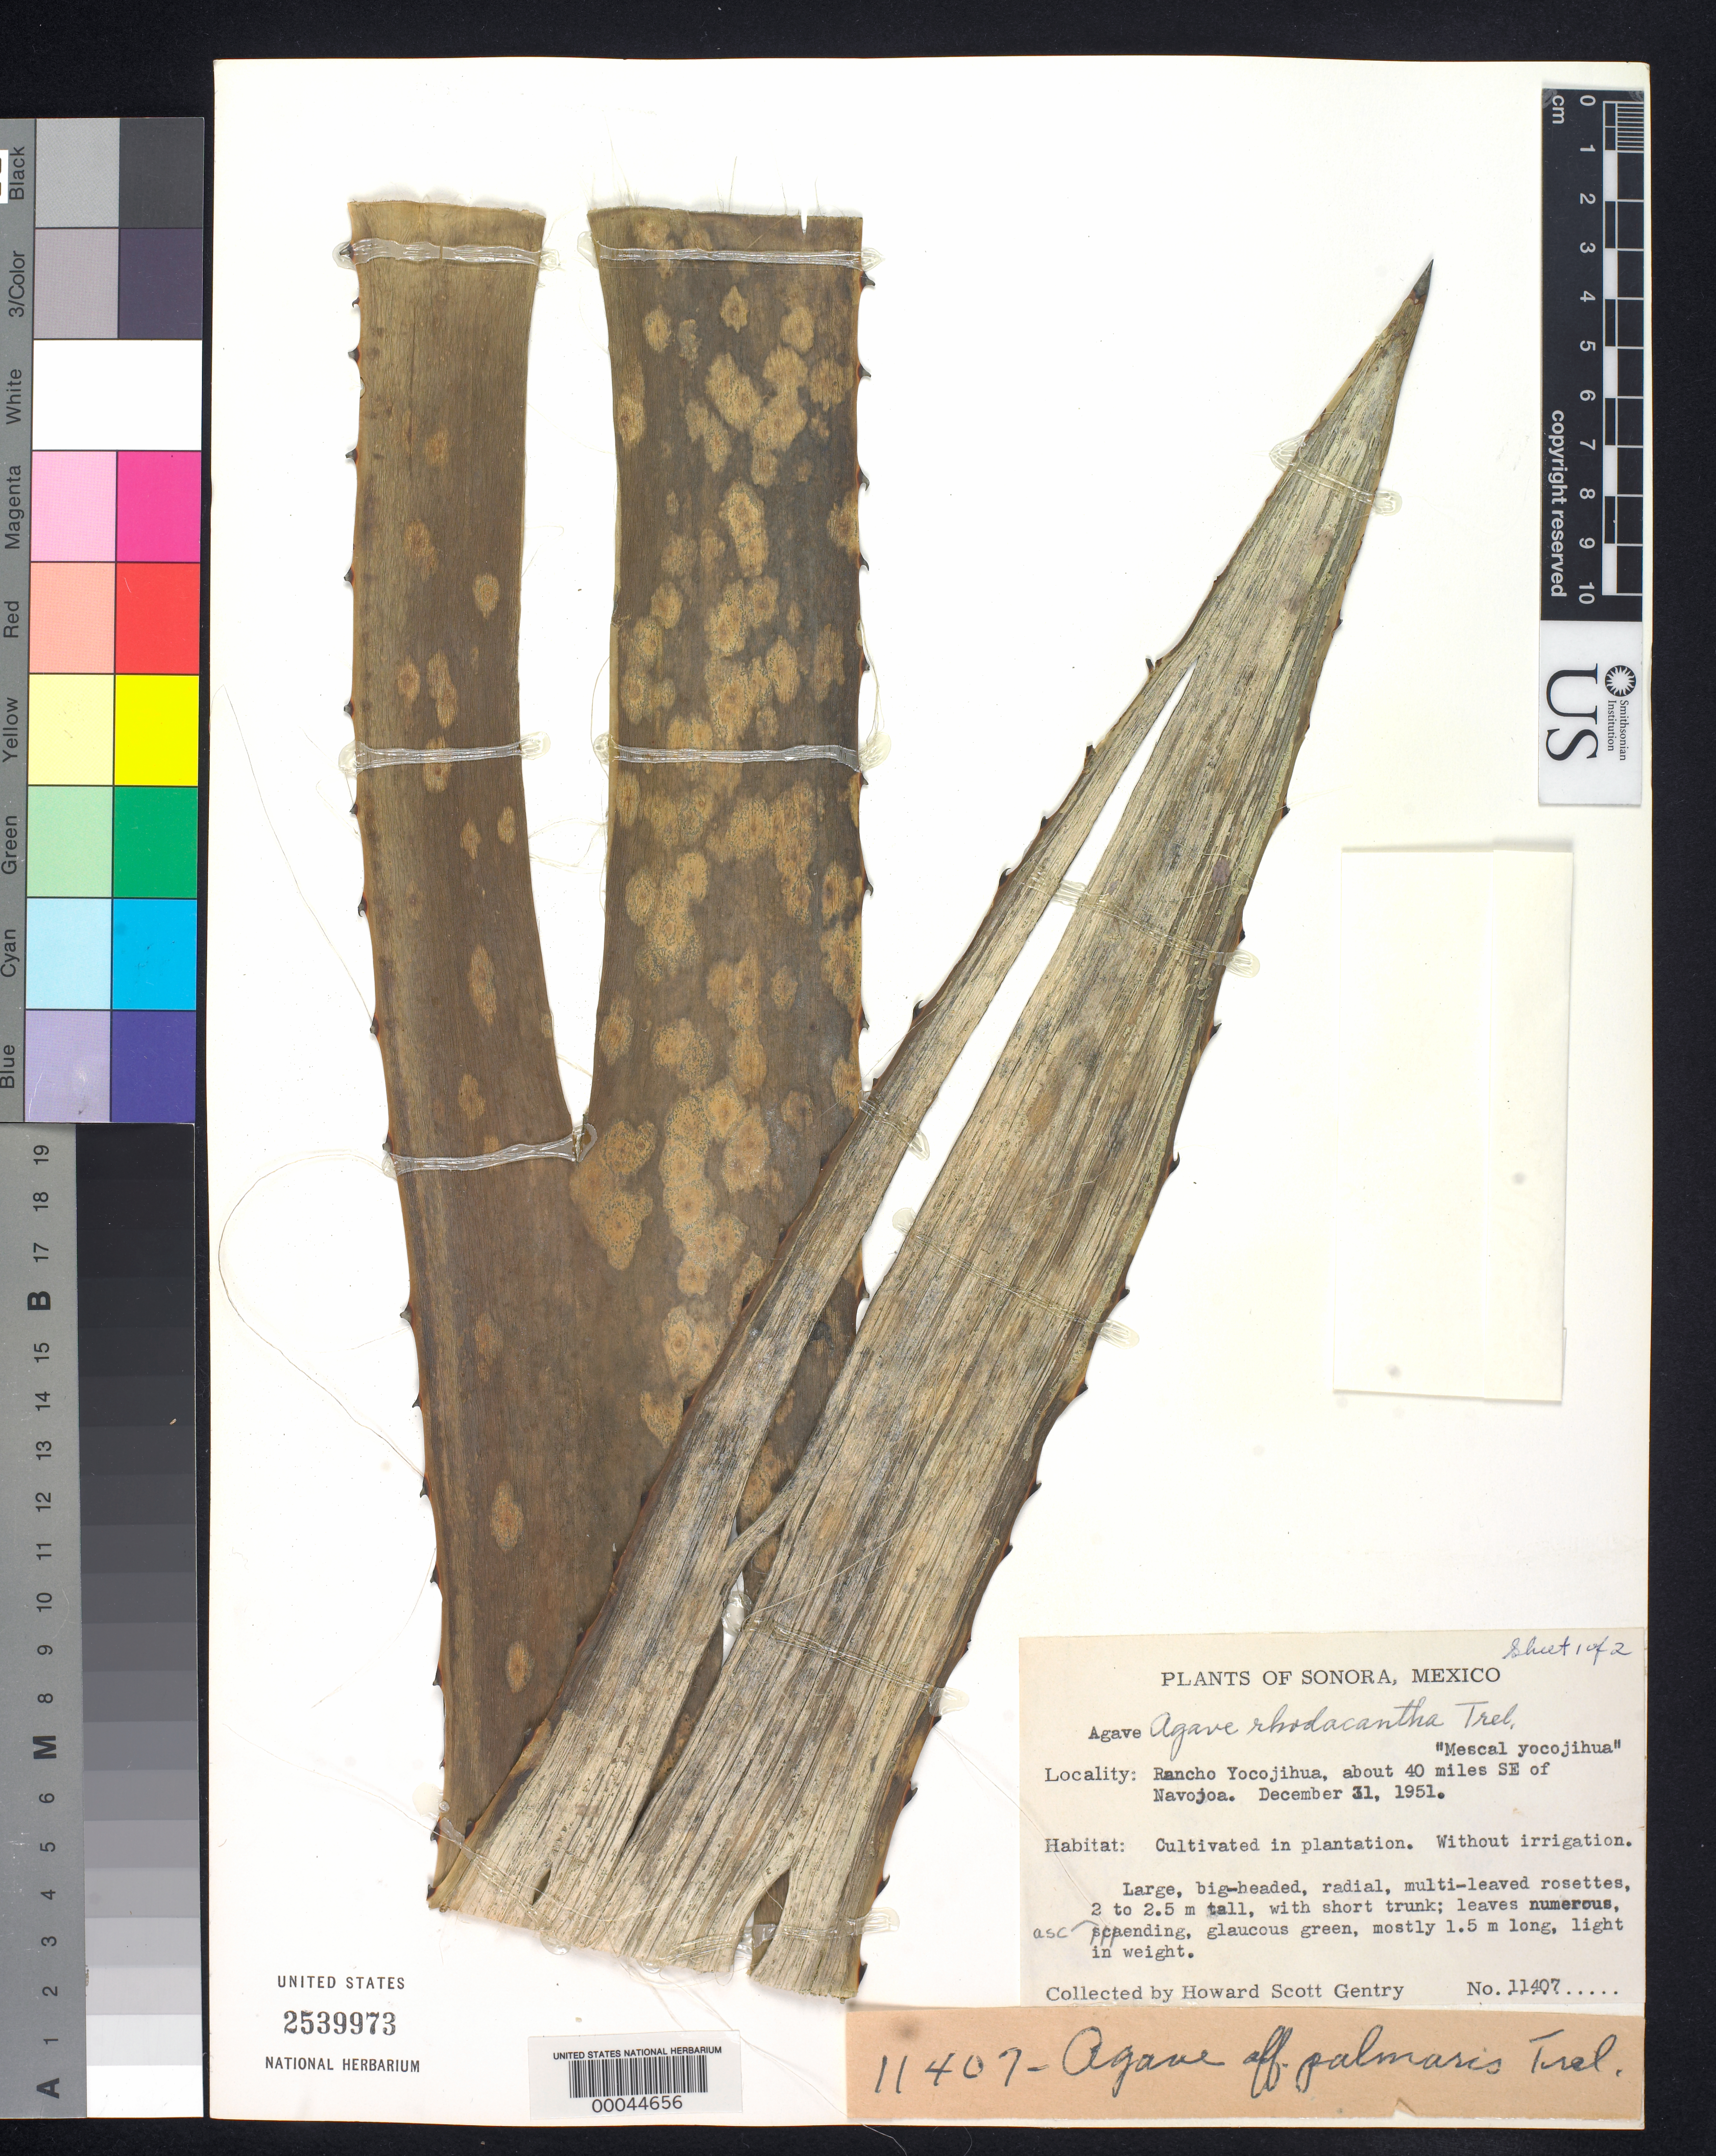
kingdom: Plantae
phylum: Tracheophyta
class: Liliopsida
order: Asparagales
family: Asparagaceae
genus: Agave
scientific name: Agave rhodacantha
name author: Trel.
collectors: H. S. Gentry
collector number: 11407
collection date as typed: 31 Dec 1951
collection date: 1951-12-31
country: Mexico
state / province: Sonora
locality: Rancho yocojihua, about 40 mi SE of Navojoa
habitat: Cultivated in plantation w/o irrigation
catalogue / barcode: US 2539973